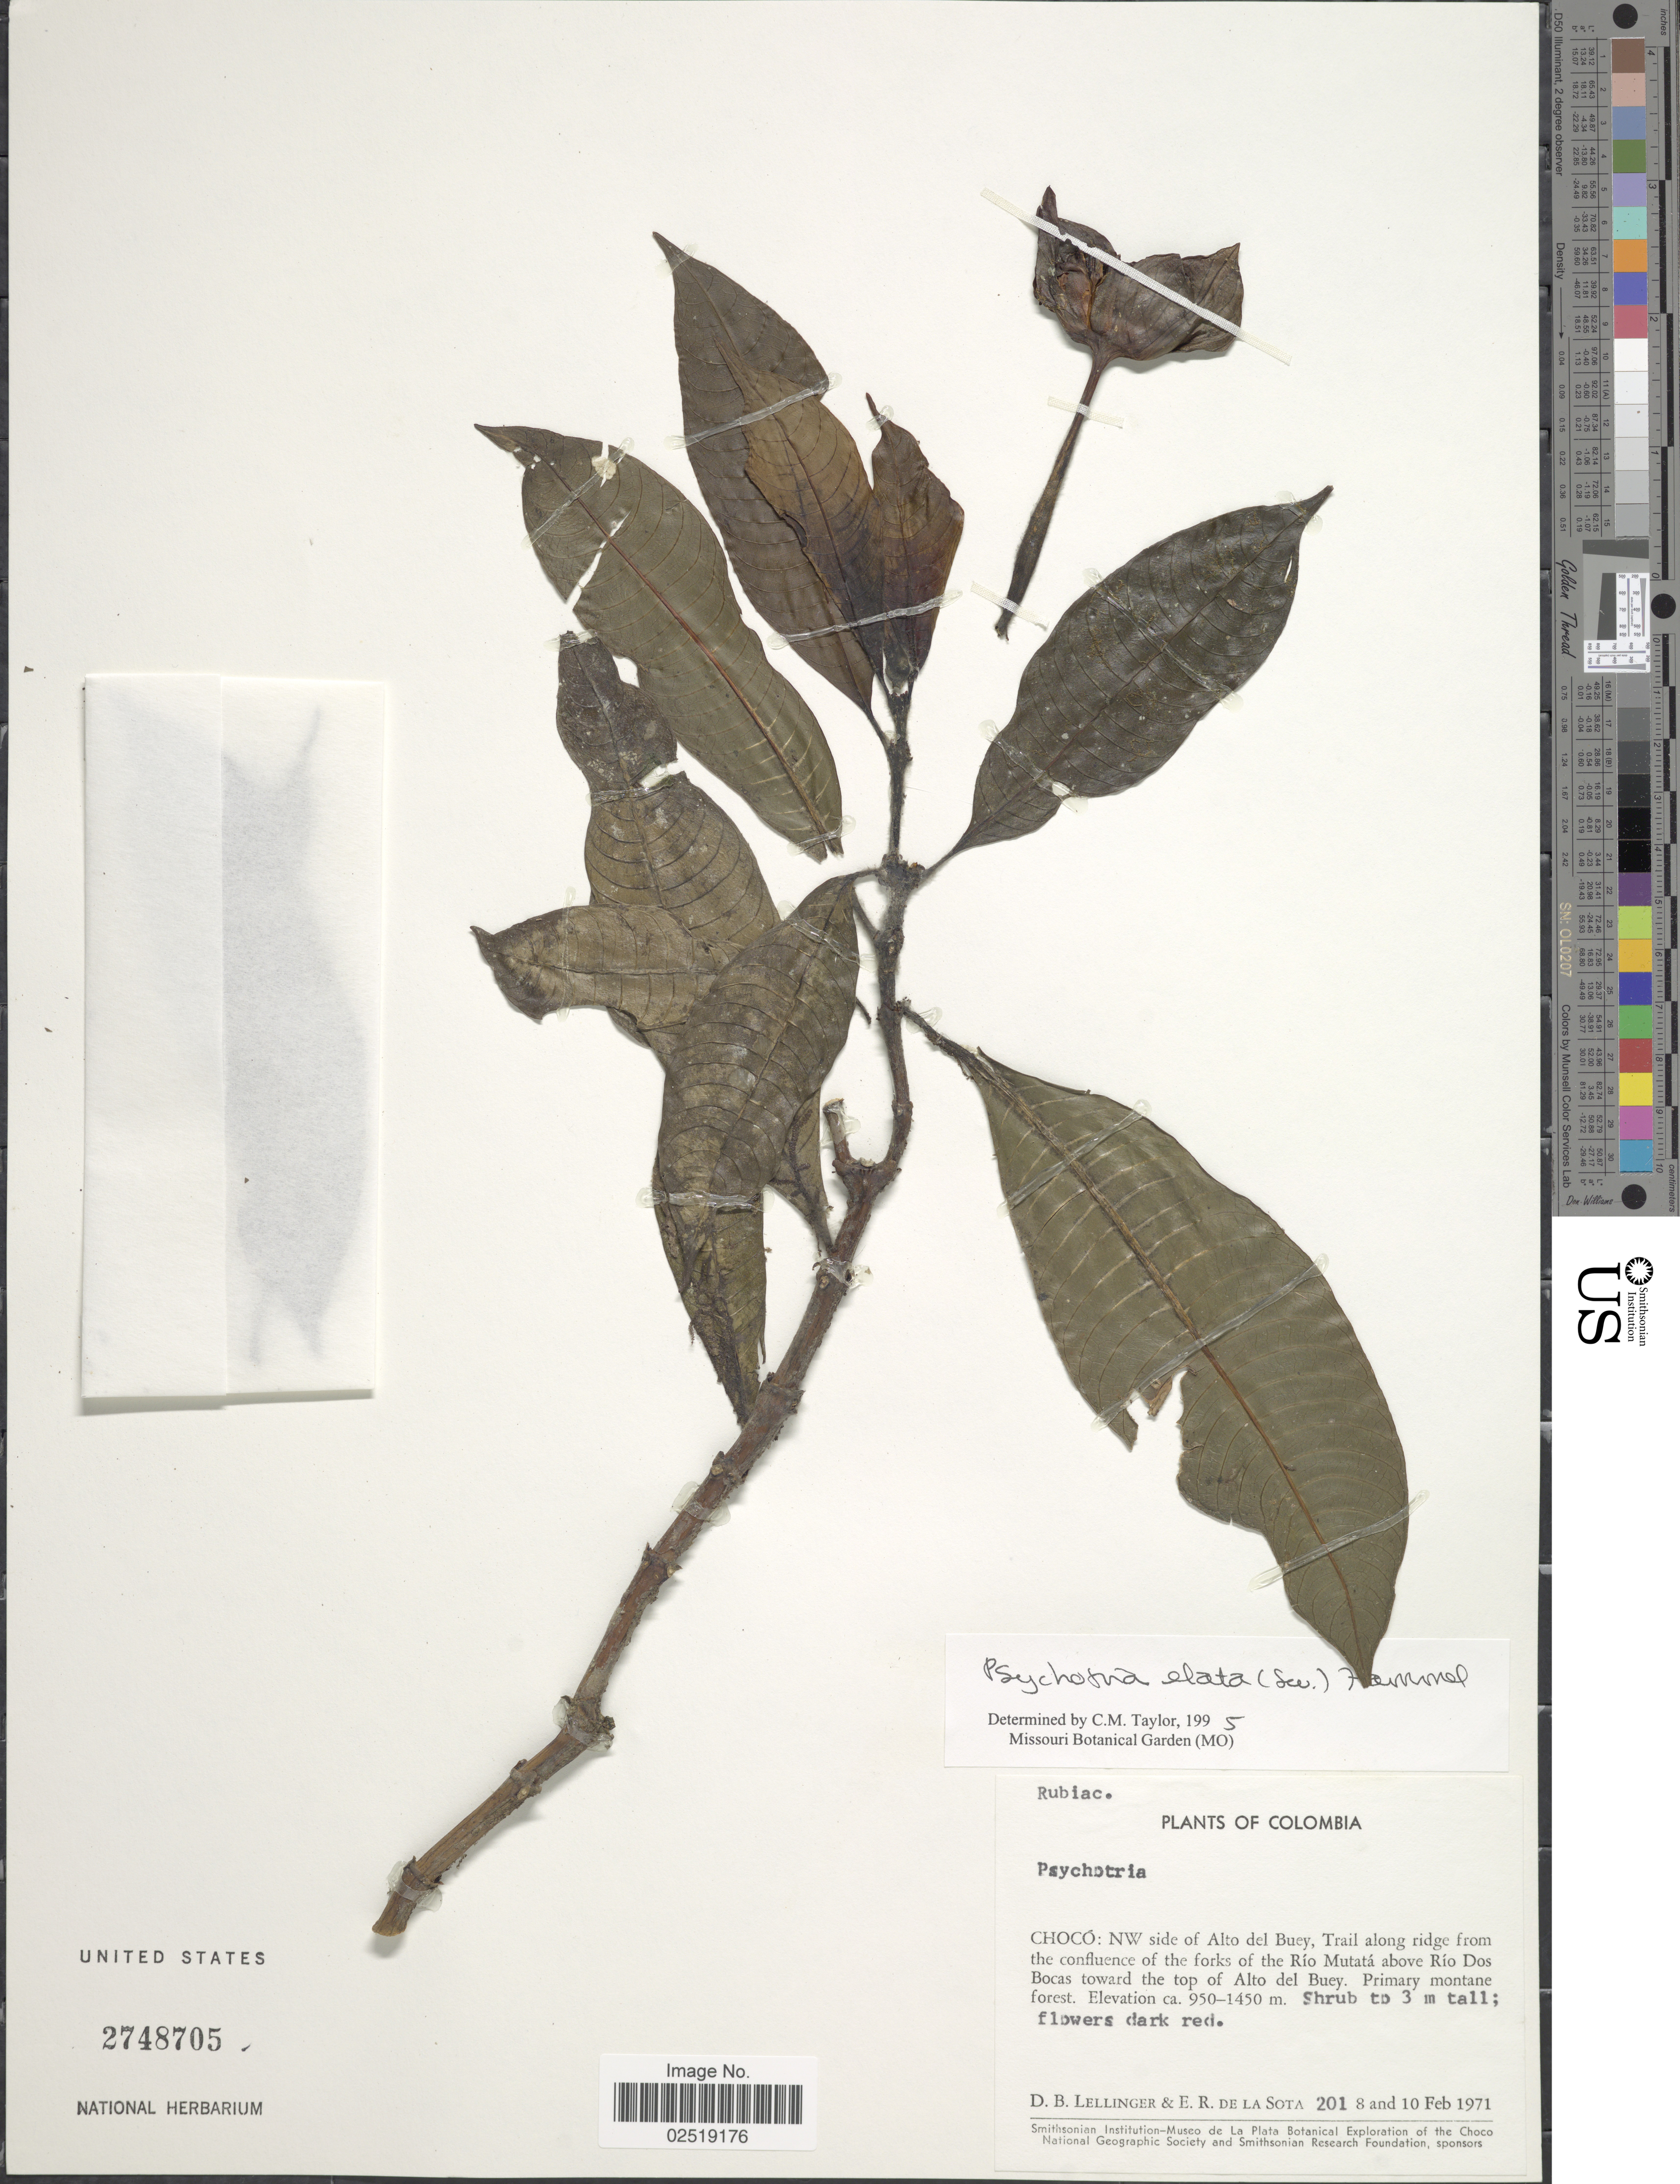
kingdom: Plantae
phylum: Tracheophyta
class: Magnoliopsida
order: Gentianales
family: Rubiaceae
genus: Psychotria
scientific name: Psychotria elata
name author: (Sw.) Hammel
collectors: D. B. Lellinger & E. R. de la Sota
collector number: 201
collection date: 1971-02-08/1971-02-10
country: Colombia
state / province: Chocó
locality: Choco: NW side of Alto del Buey, Trail along ridge from the confluence of the forks of the Rio Mutata above Rio Dos Bocas toward the top of Alto del Buey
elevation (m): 950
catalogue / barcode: US 2748705